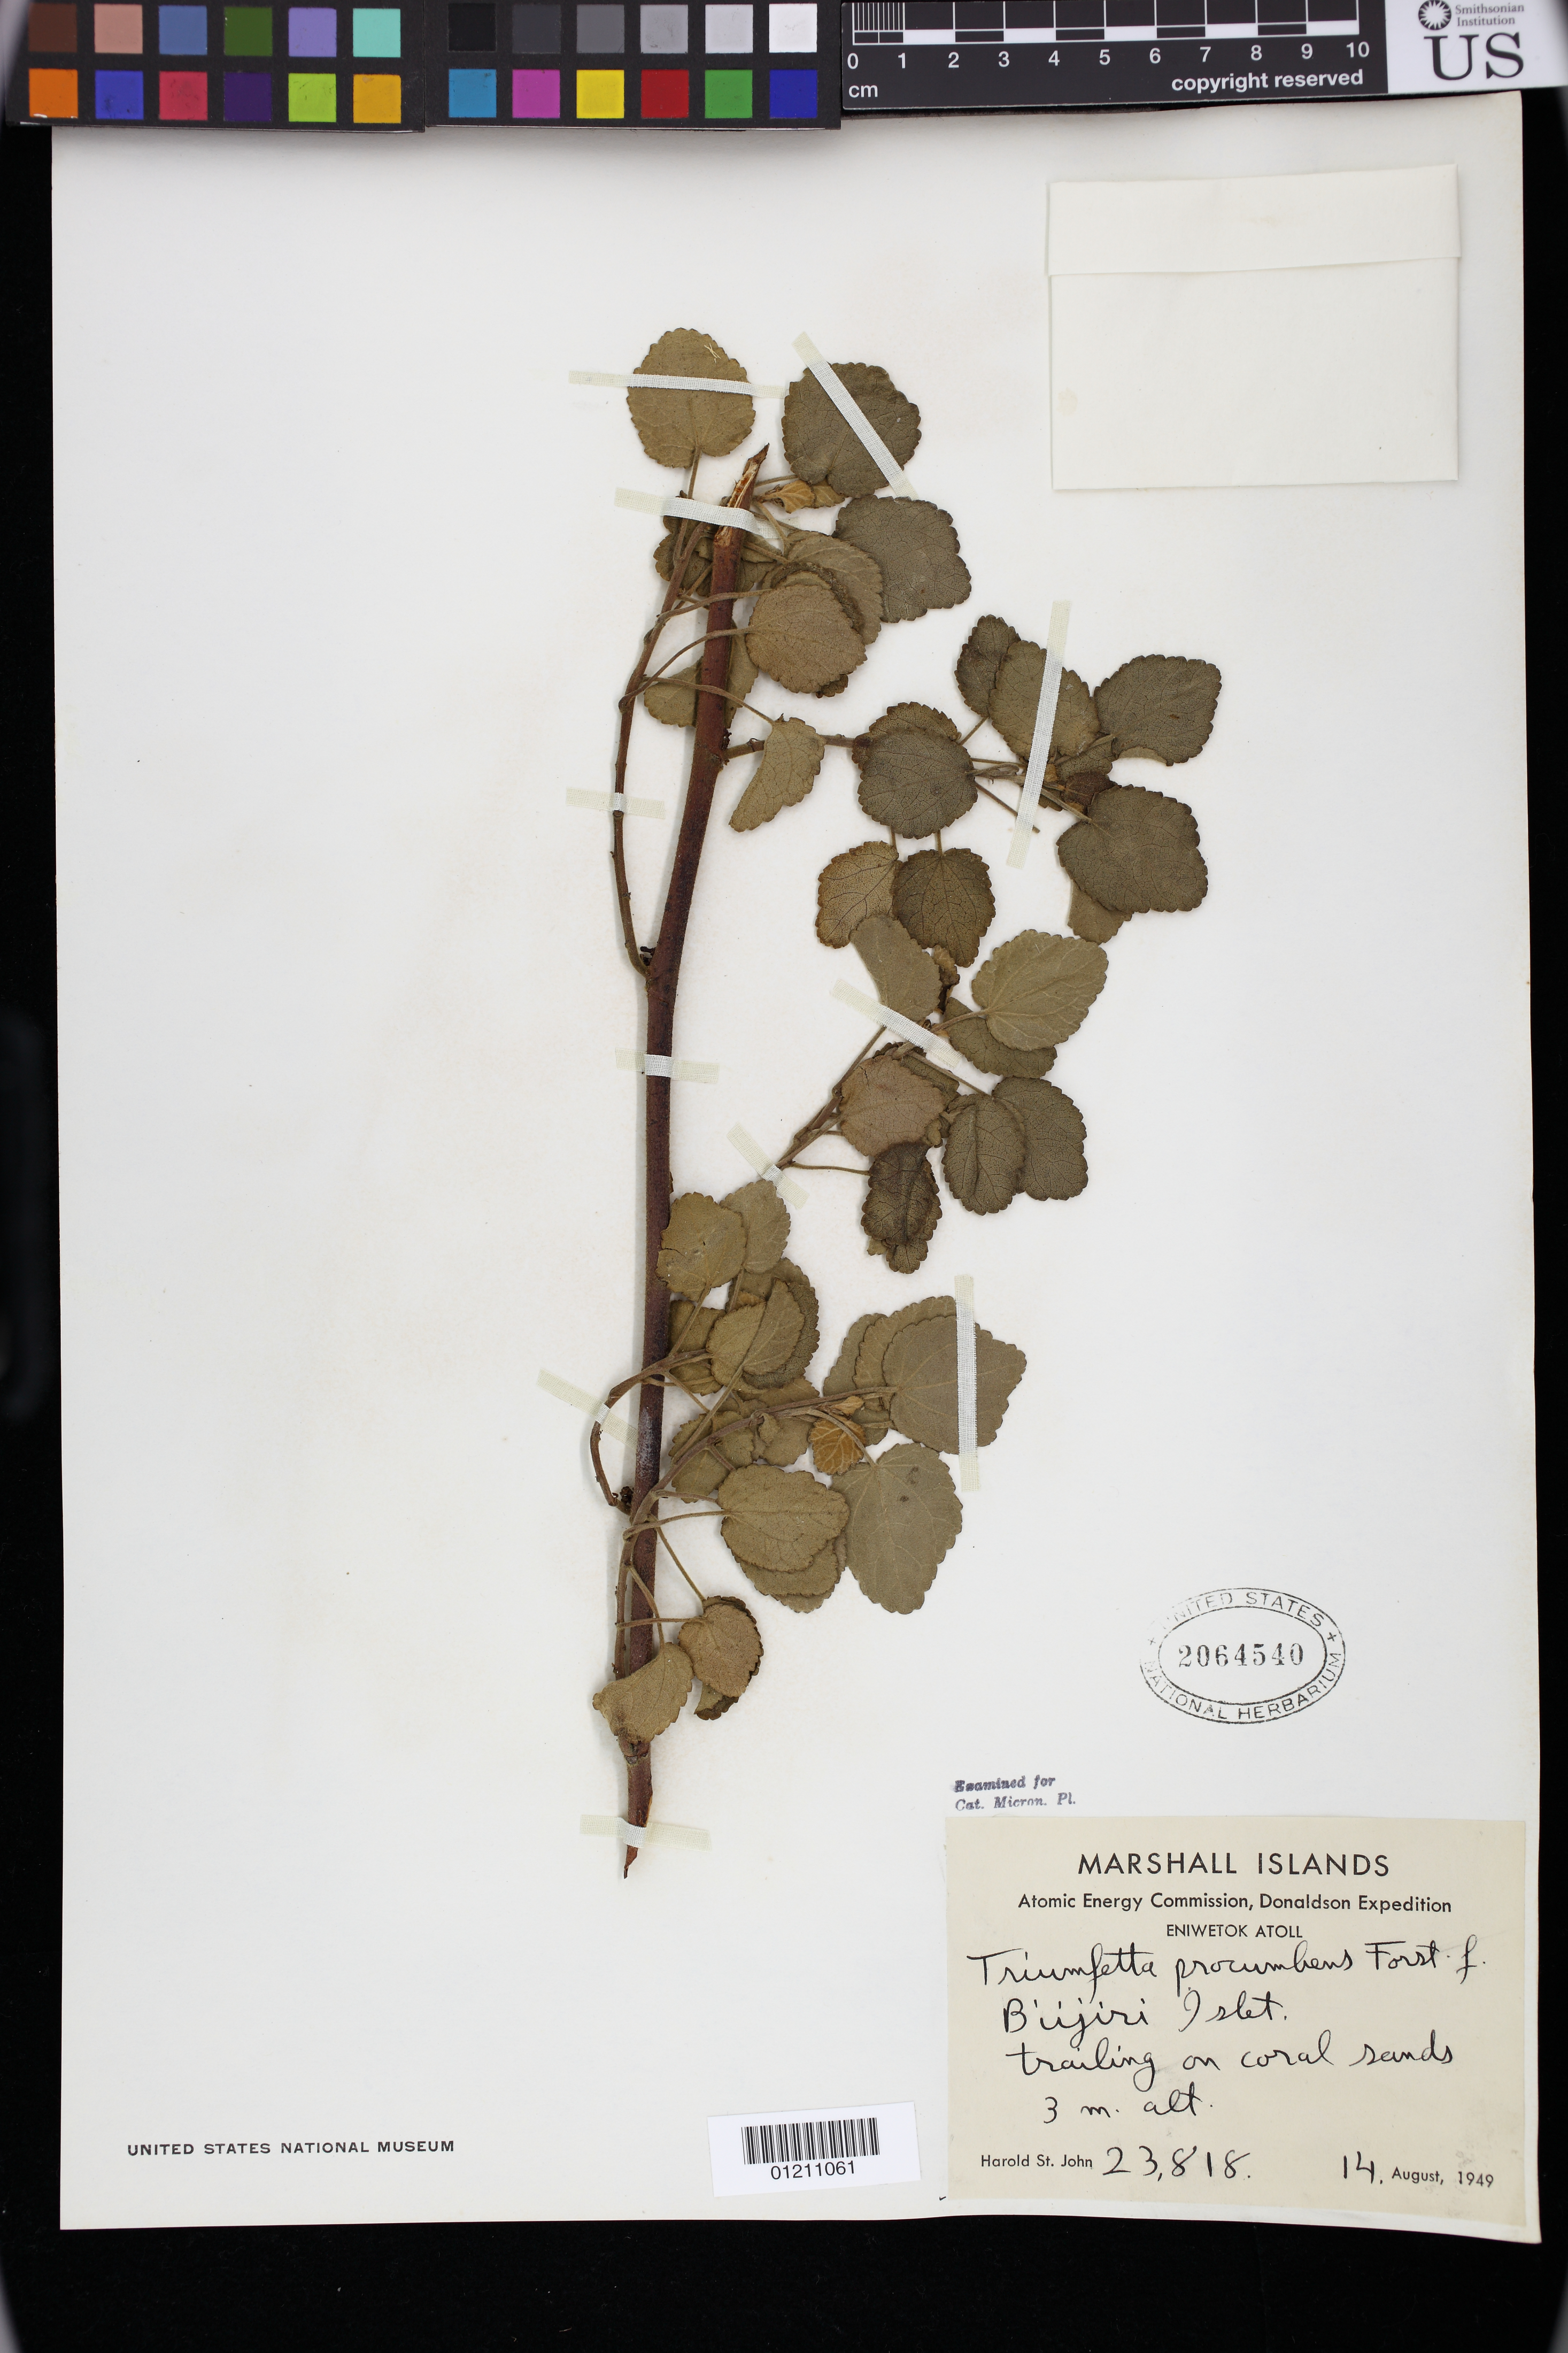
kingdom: Plantae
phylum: Tracheophyta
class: Magnoliopsida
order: Malvales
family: Malvaceae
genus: Triumfetta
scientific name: Triumfetta procumbens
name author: G. Forst.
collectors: H. St. John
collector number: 23818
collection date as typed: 14 Aug 1949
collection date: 1949-08-14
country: Marshall Islands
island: Enewetak Atoll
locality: Marshall Islands: Eniwetok Atoll, Biyiri Islet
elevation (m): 3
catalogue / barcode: US 2064540